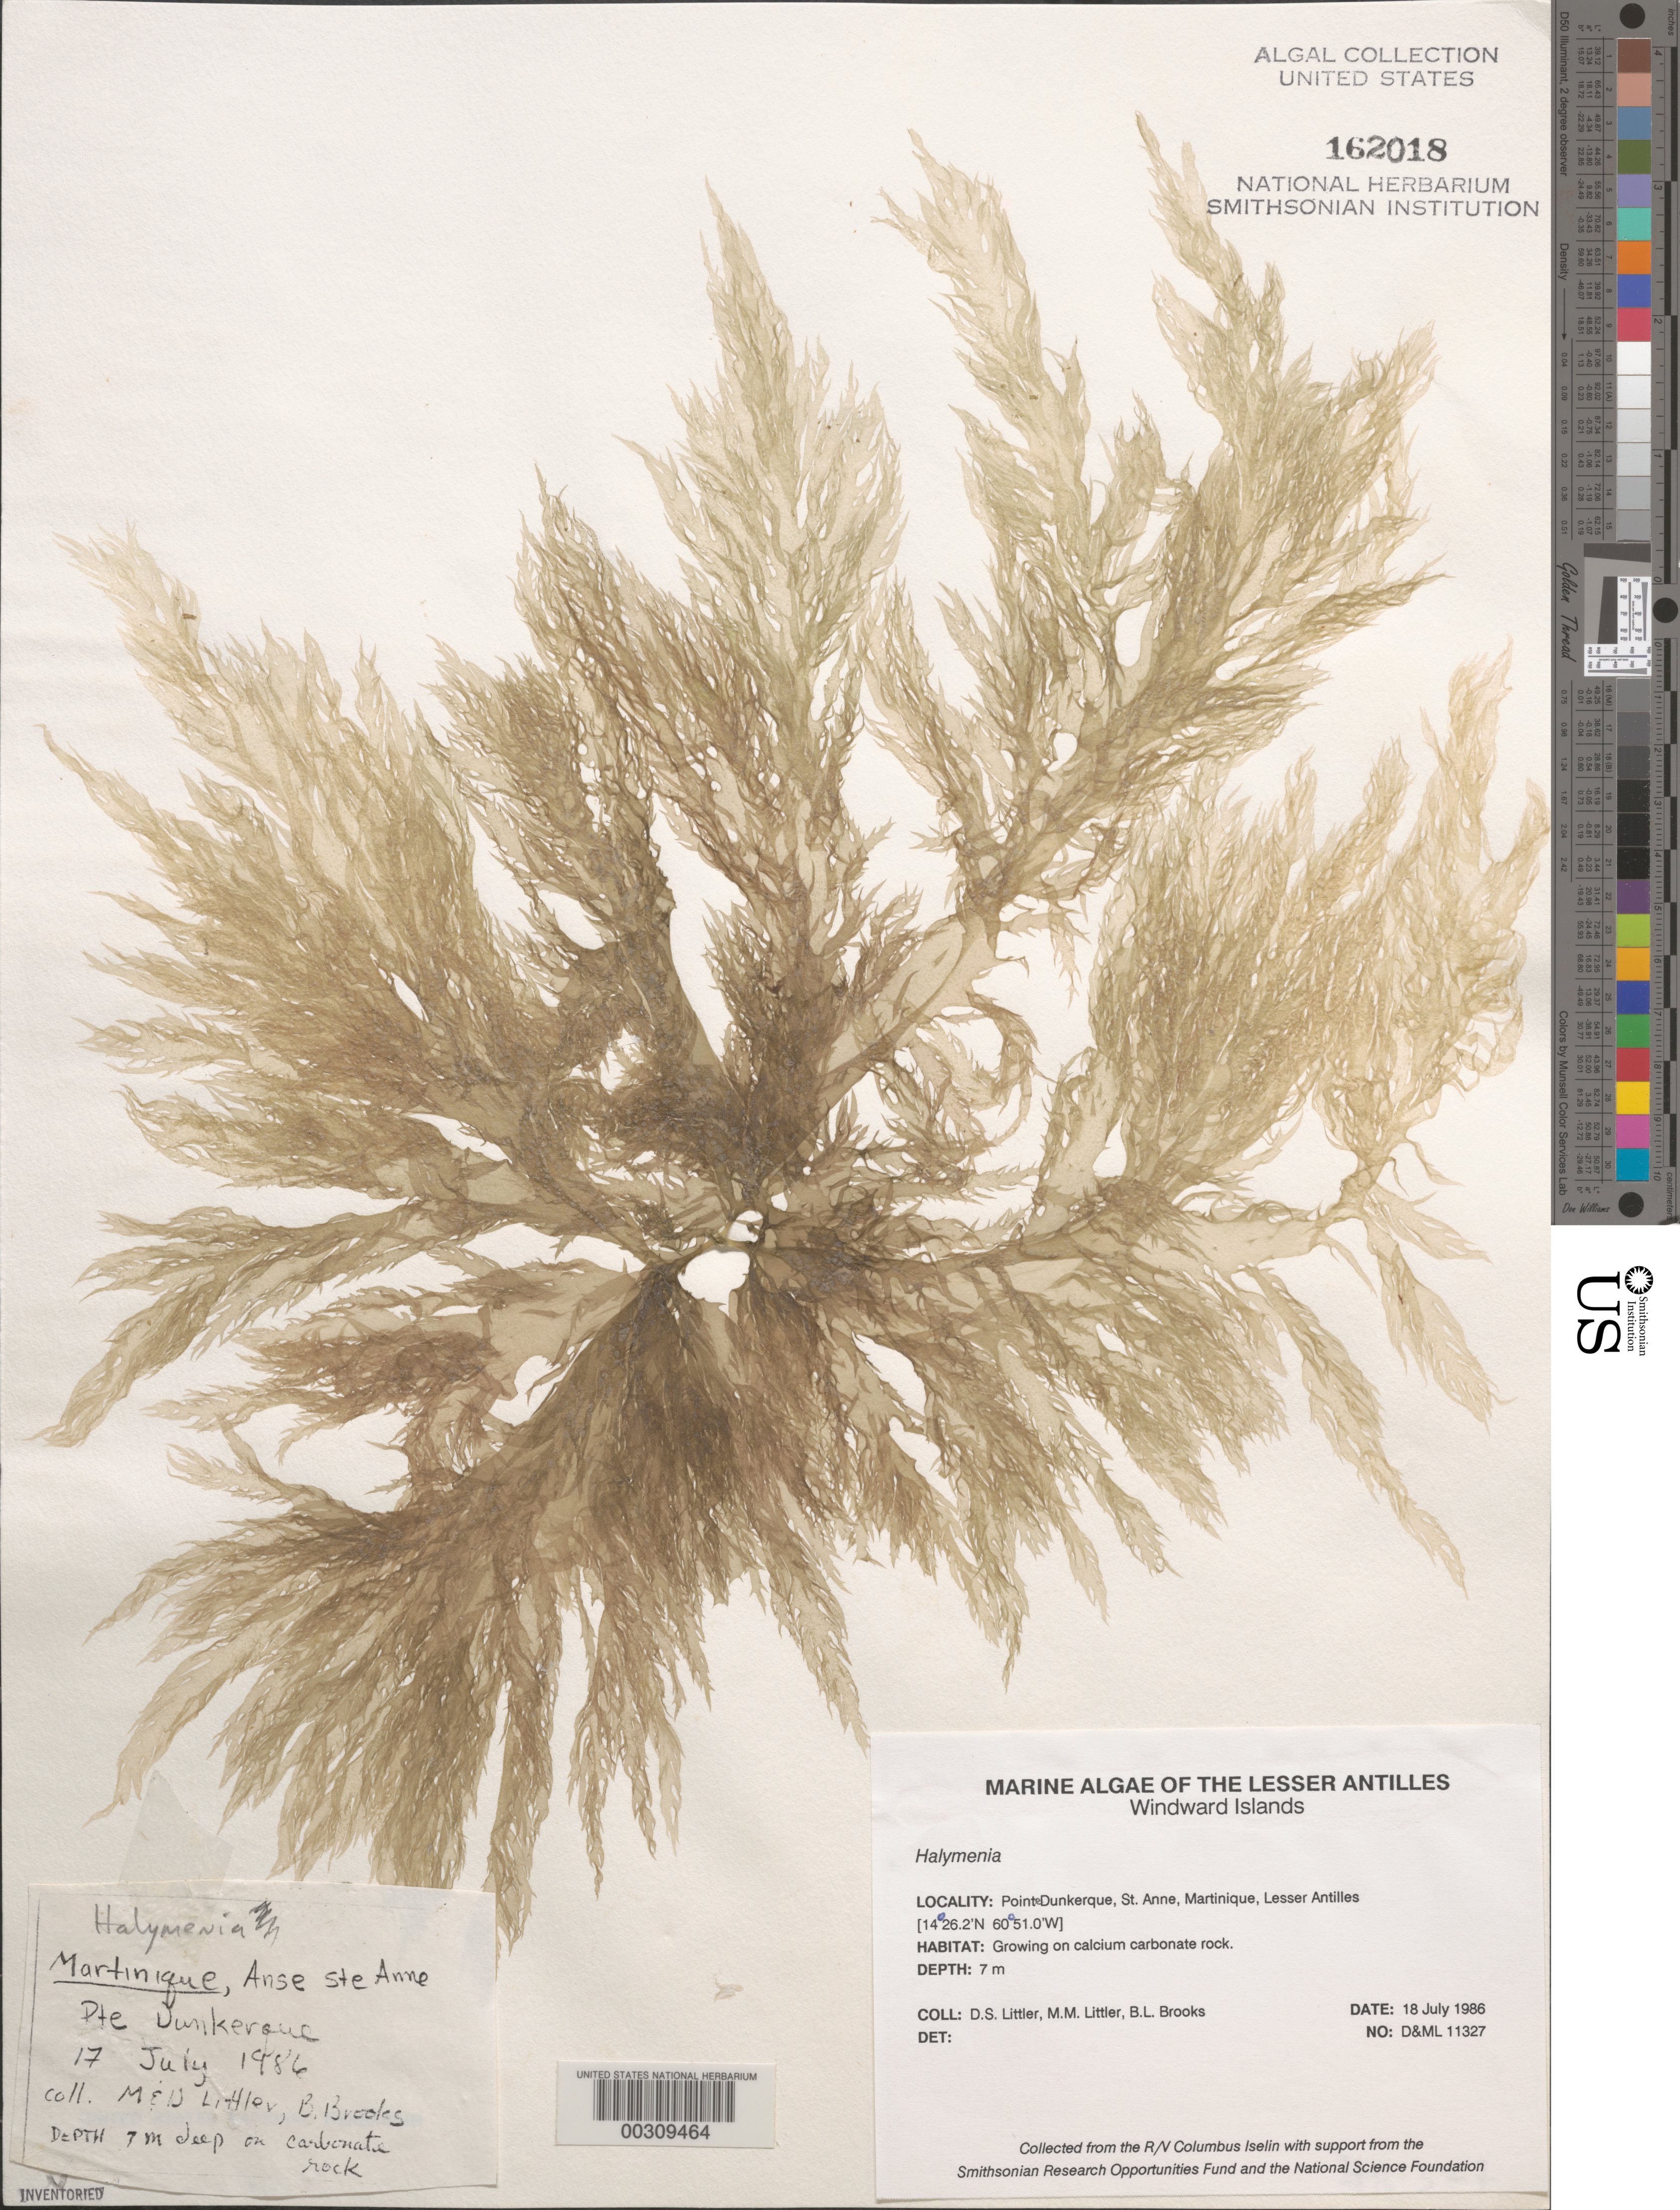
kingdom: Plantae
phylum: Rhodophyta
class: Florideophyceae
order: Halymeniales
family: Halymeniaceae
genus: Halymenia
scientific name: Halymenia sp.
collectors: D. S. Littler, M. M. Littler & B. Brooks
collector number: D&ML 11327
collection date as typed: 18 Jul 1986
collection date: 1986-07-18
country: Martinique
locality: Pointe Dunkerque, St. Anne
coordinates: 14 26.2' N, 60 51.0' W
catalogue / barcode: US 162018